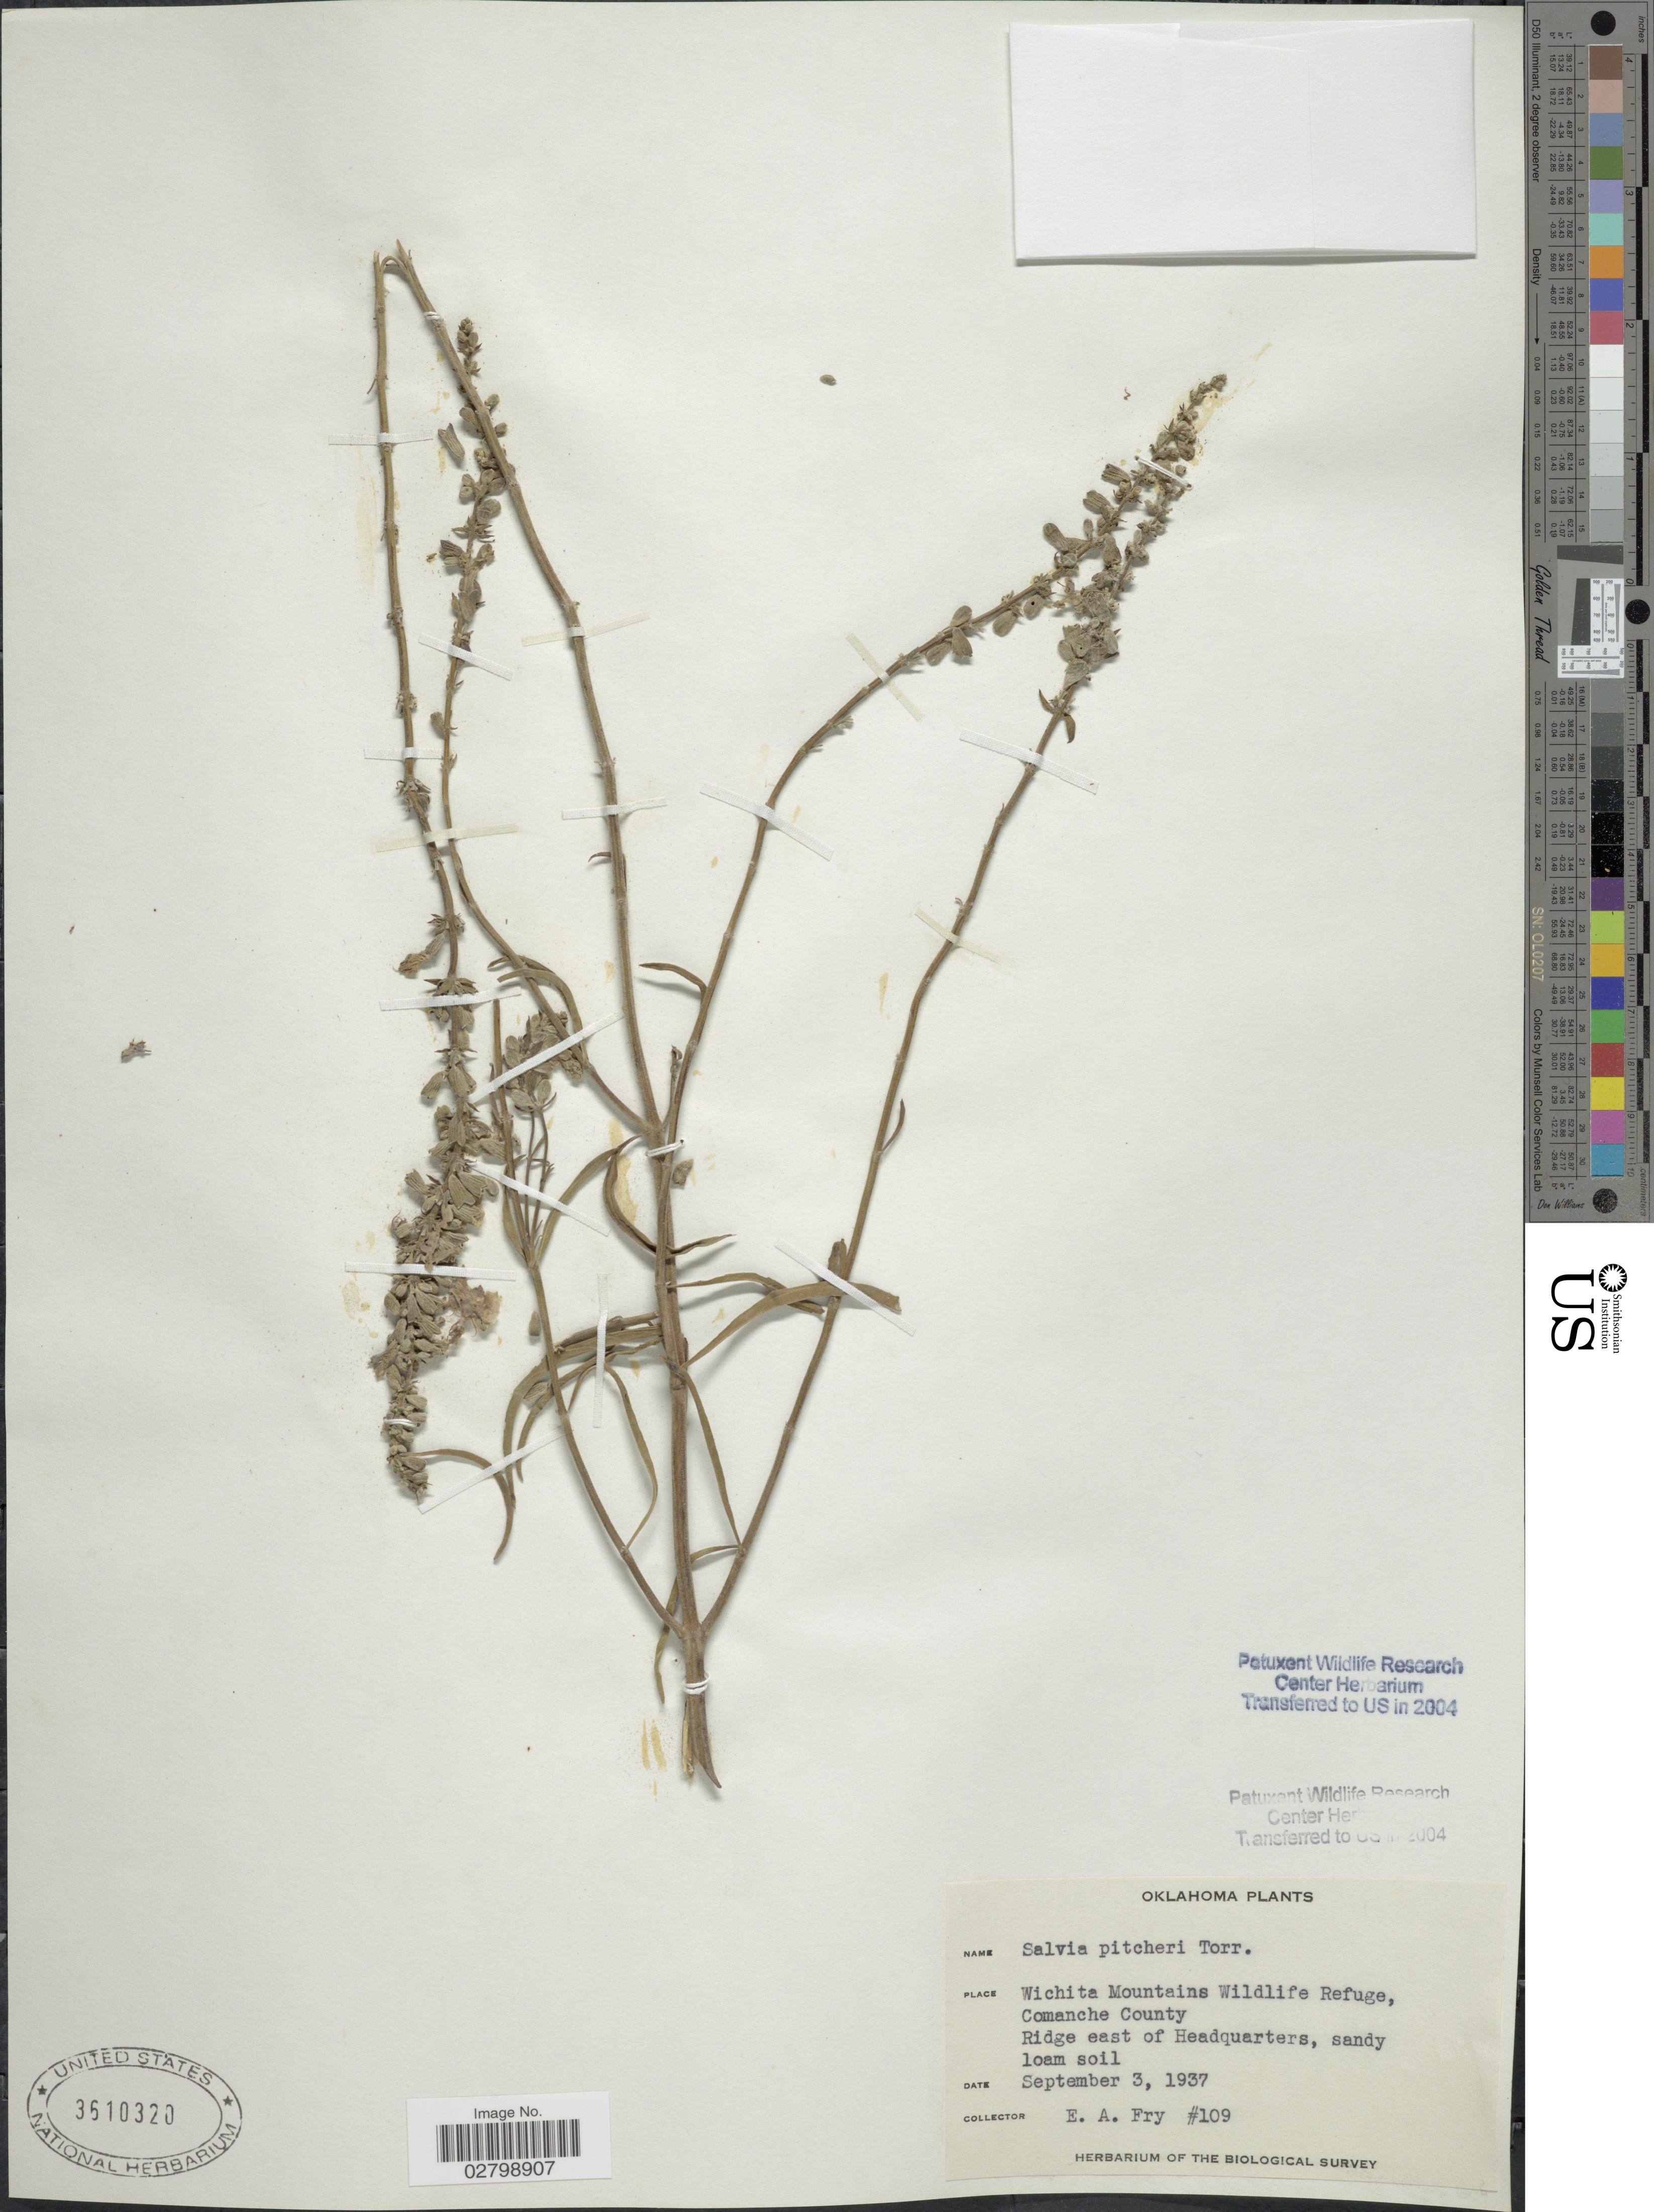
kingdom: Plantae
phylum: Tracheophyta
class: Magnoliopsida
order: Lamiales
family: Lamiaceae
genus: Salvia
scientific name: Salvia azurea subsp. pitcheri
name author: Michx. ex Lam.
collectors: E. Fry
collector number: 109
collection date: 1937-09-03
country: United States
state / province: Oklahoma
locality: Wichita Mountains Wildlife Refuge, Comanche County. Ridge east of Headquarters.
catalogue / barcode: US 3610320